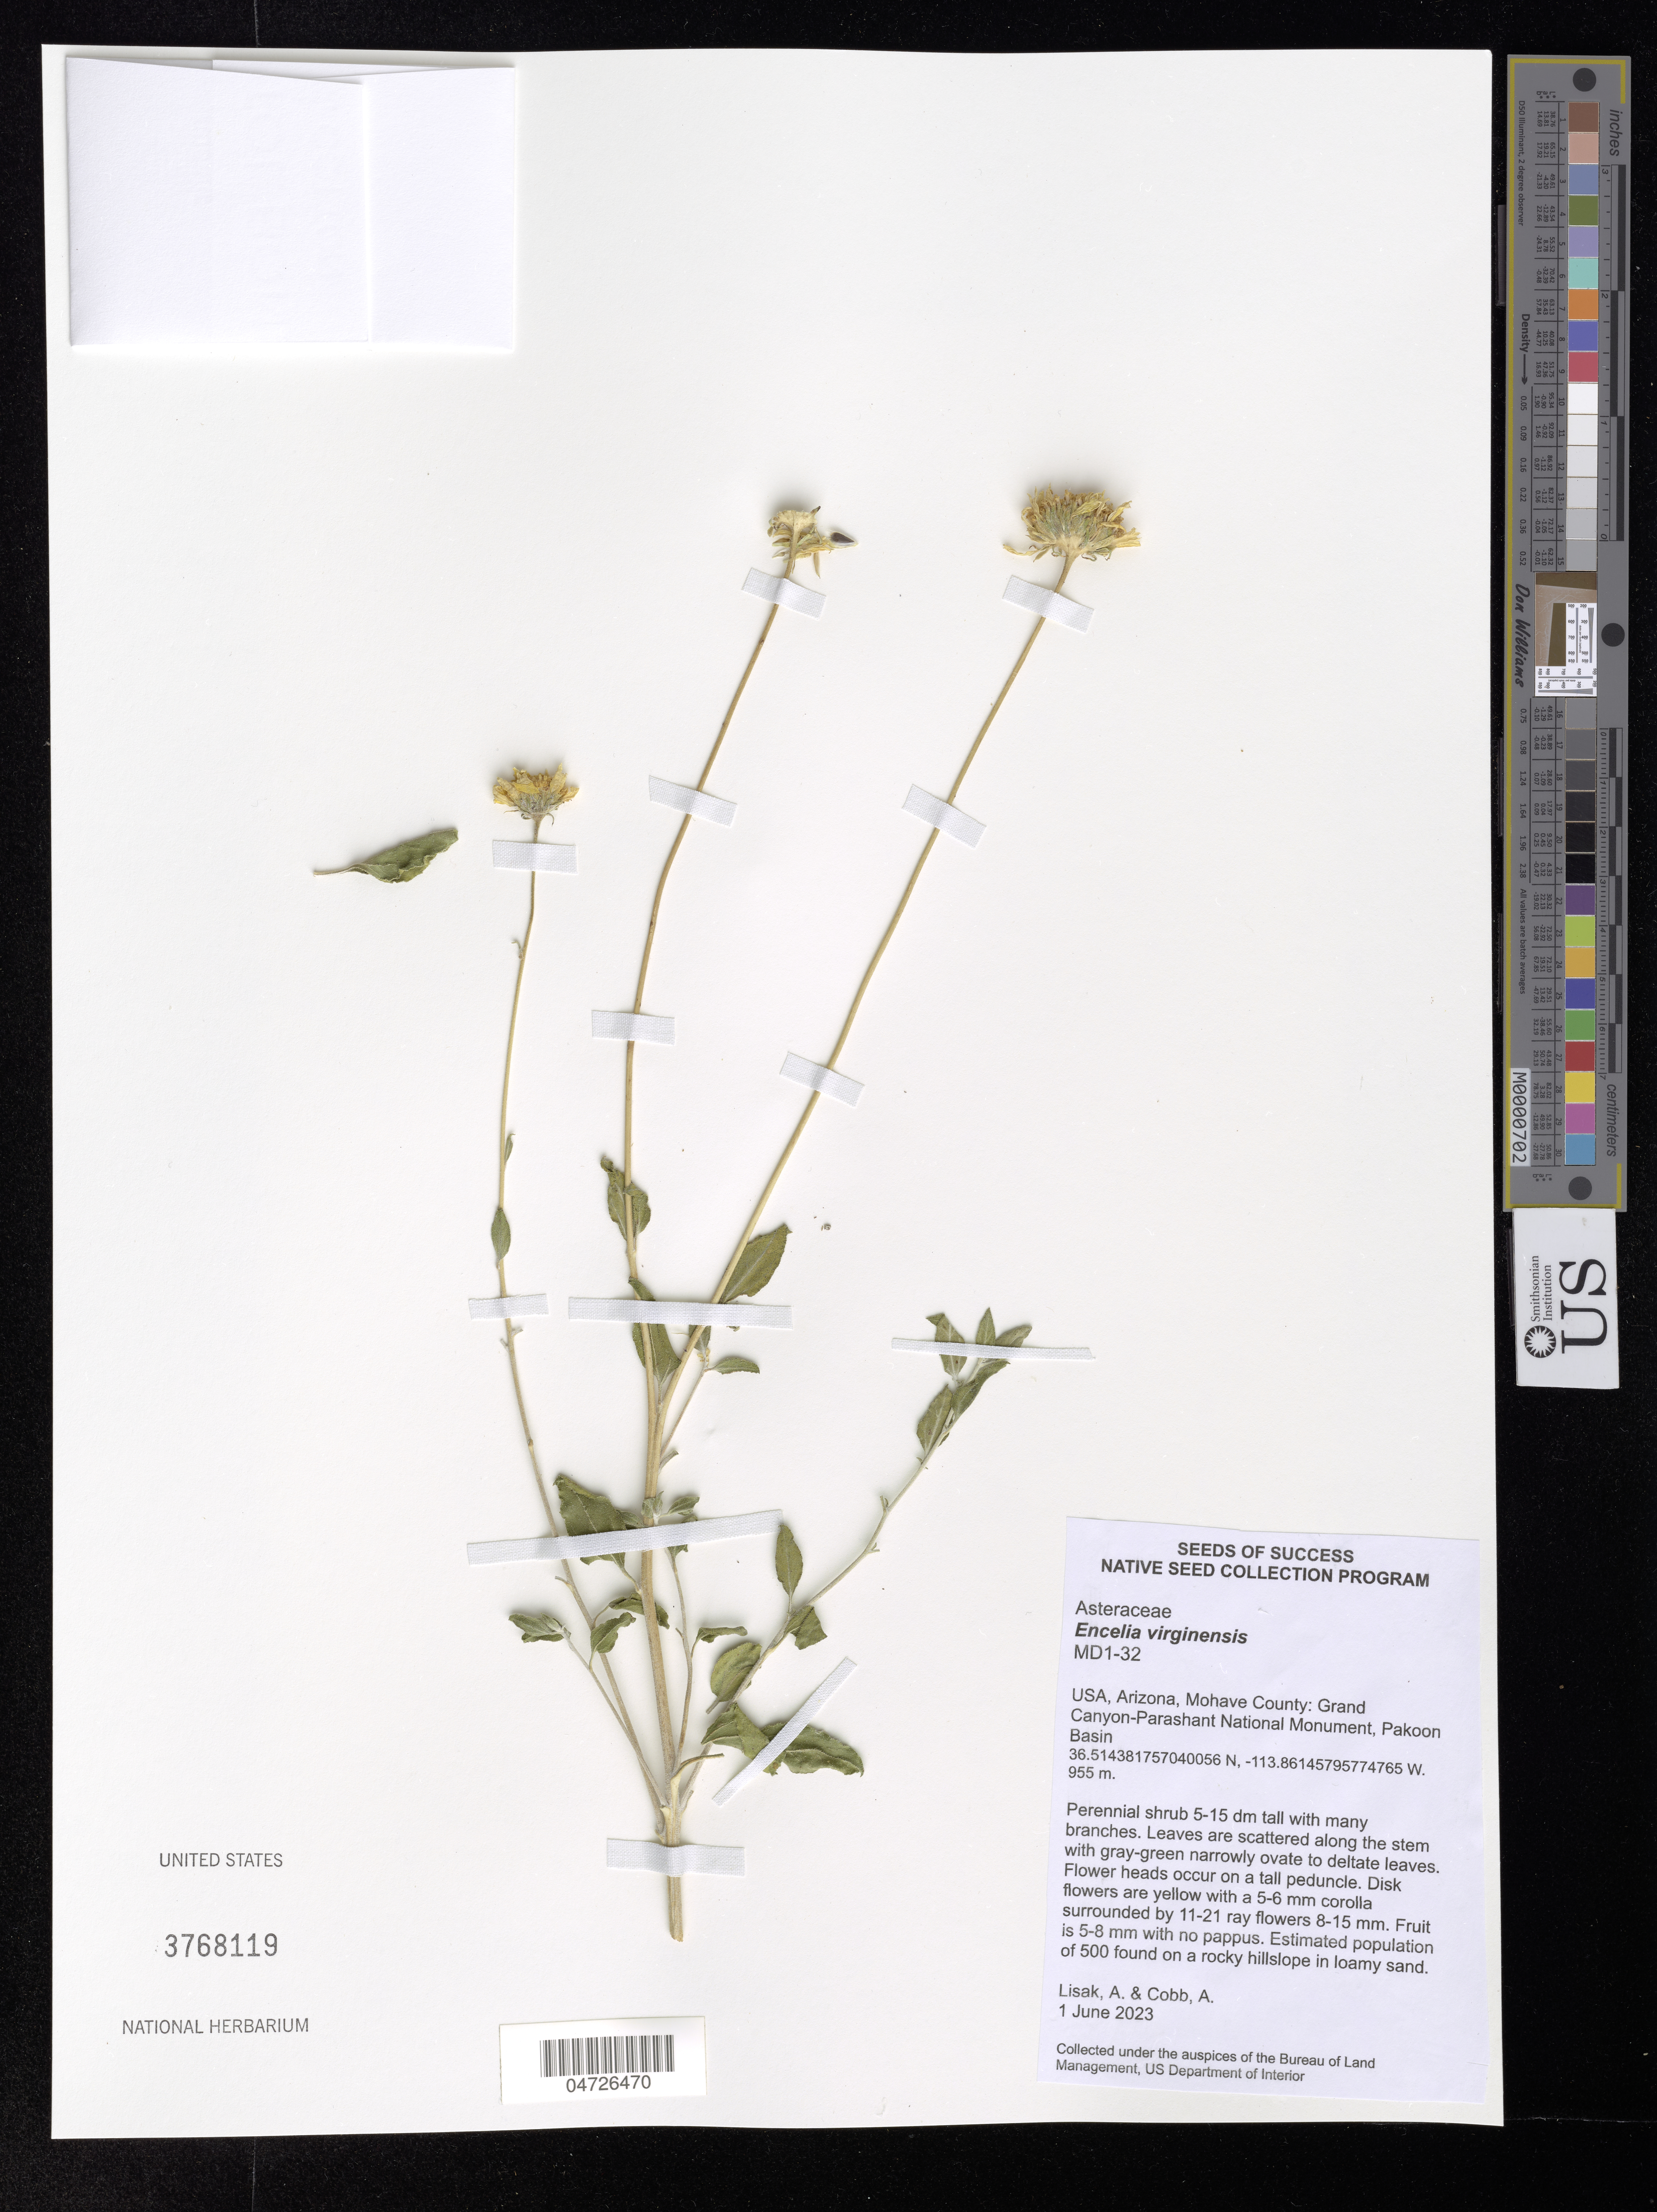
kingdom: Plantae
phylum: Tracheophyta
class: Magnoliopsida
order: Asterales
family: Asteraceae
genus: Encelia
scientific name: Encelia virginensis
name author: A. Nelson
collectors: A. Lisak & A. Cobb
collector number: MD1-32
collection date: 2023-06-01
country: United States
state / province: Arizona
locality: Mohave County: Grand Canyon-Parashant National Monument, Pakoon Basin.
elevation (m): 955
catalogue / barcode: US 3768119